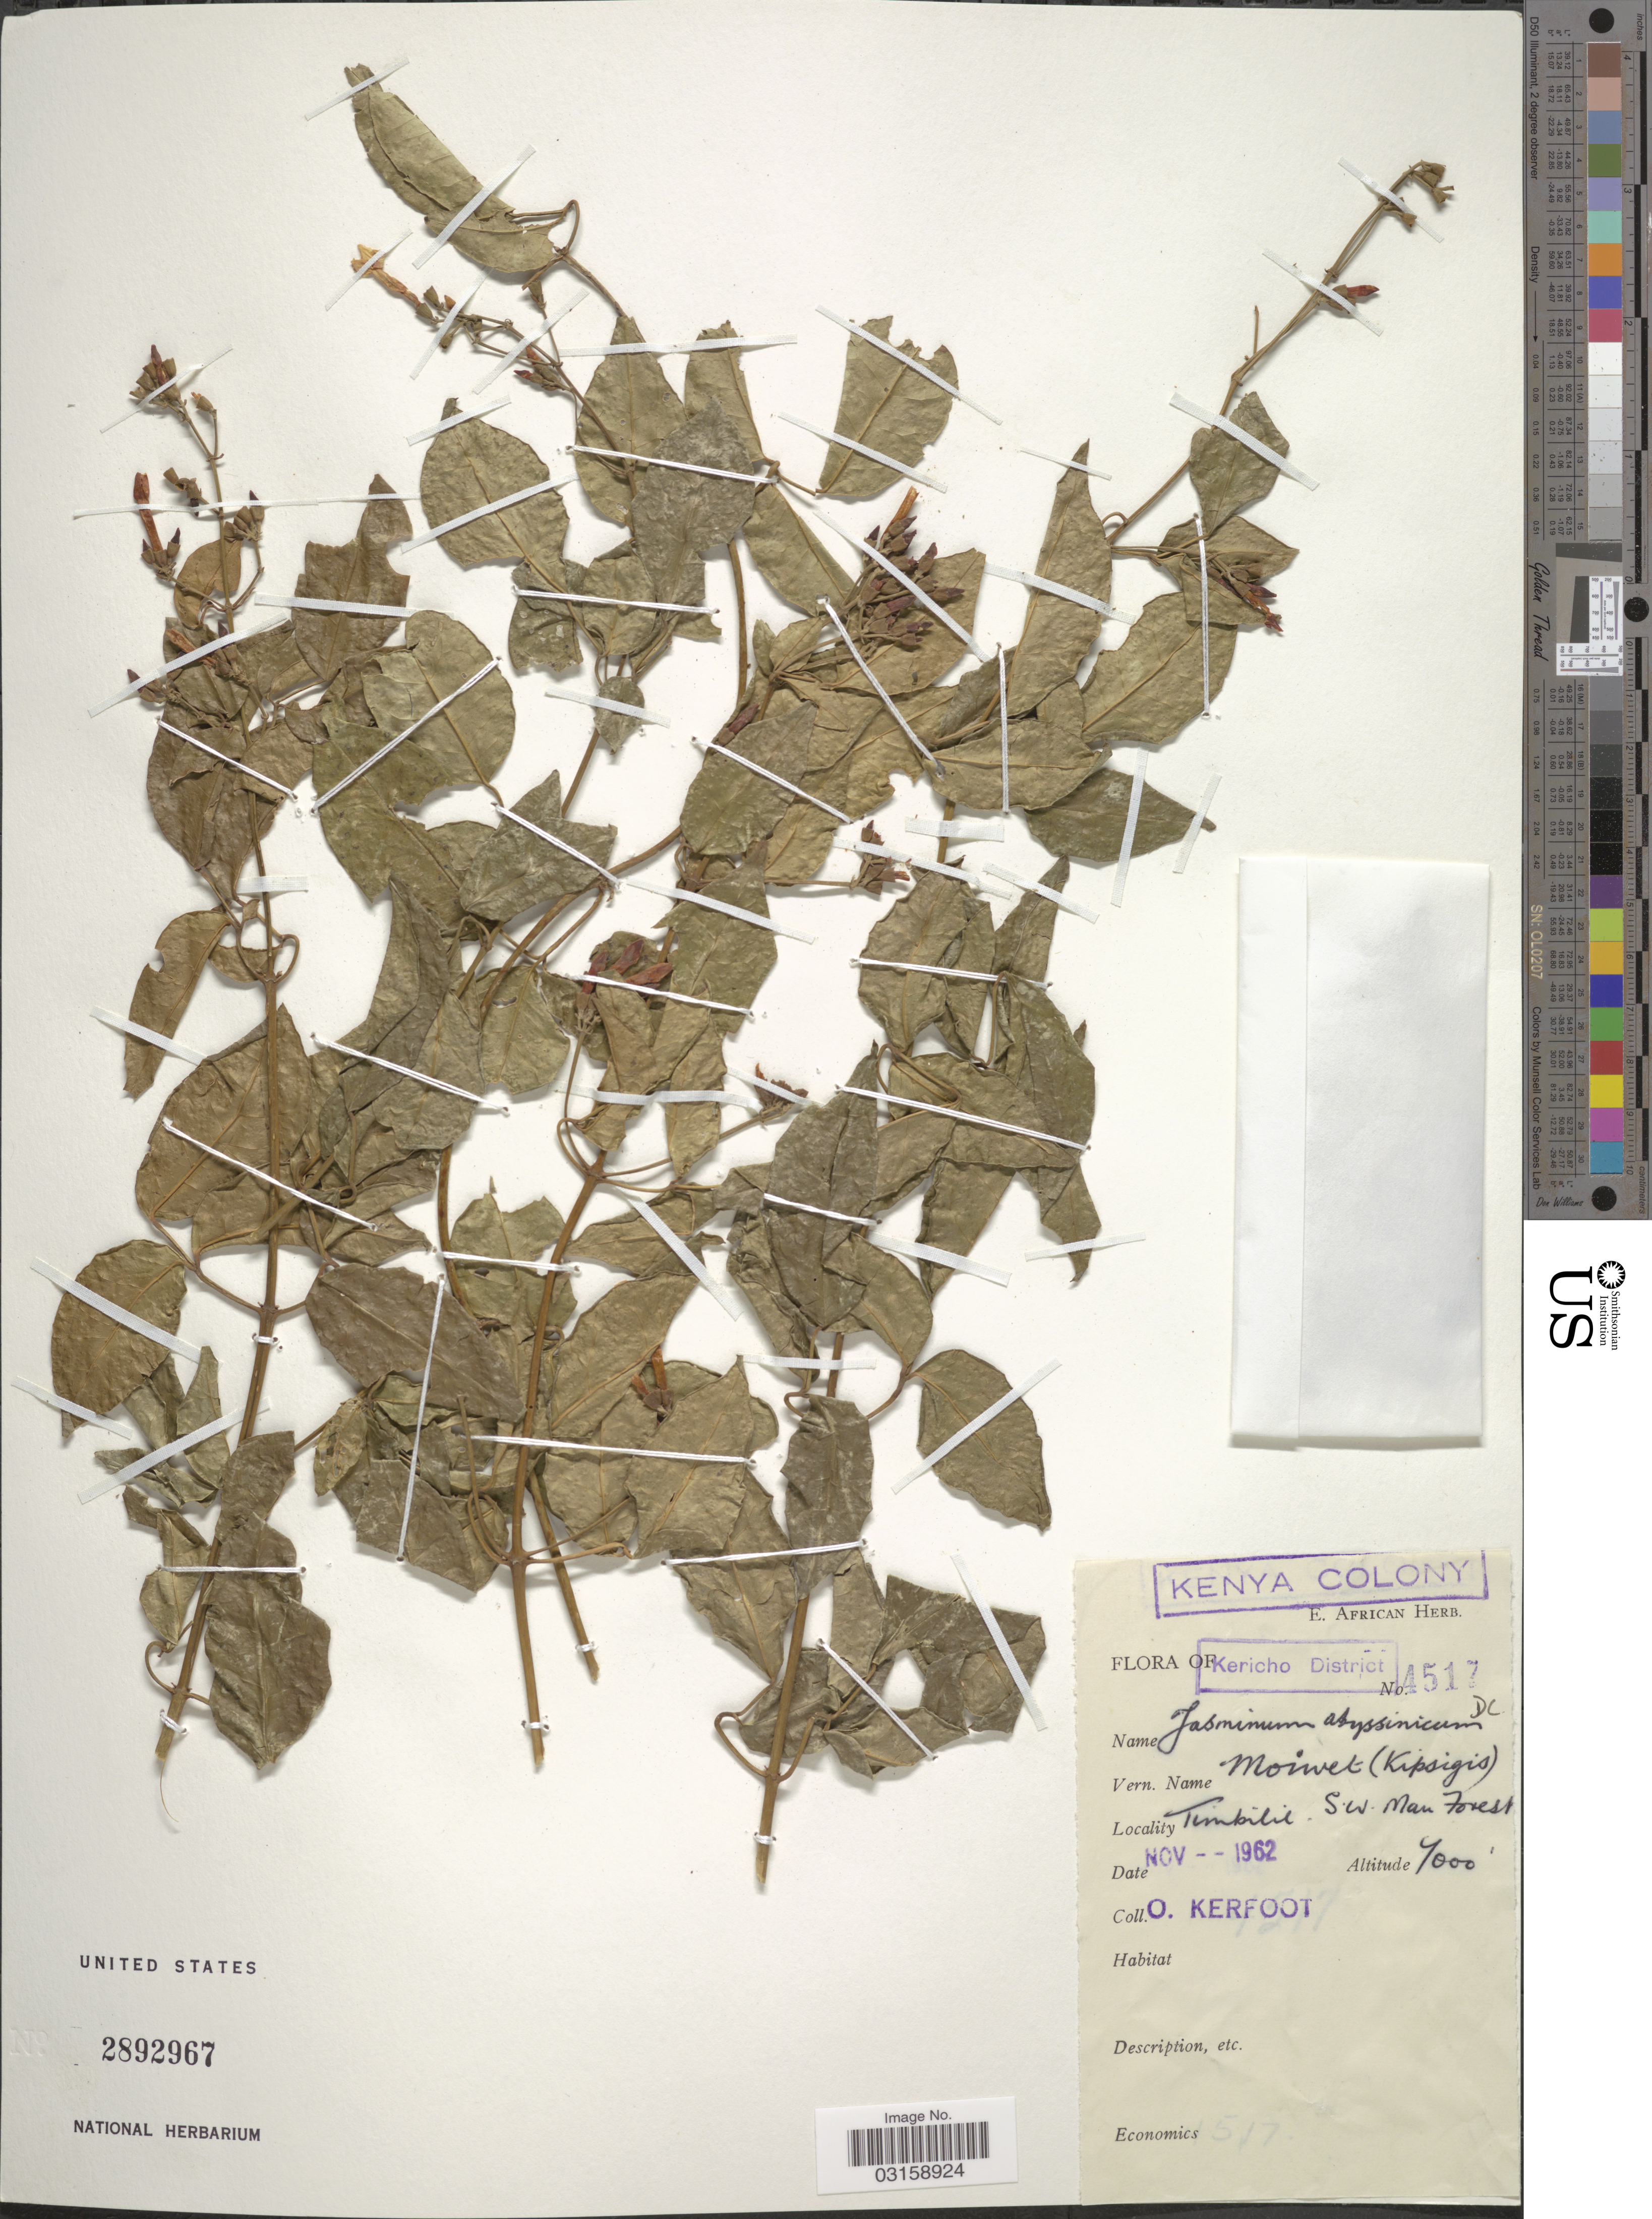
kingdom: Plantae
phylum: Tracheophyta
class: Magnoliopsida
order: Lamiales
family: Oleaceae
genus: Jasminum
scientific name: Jasminum abyssinicum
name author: Hochst. ex A. DC. in DC.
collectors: O. Kerfoot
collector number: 4517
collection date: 1962-11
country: Kenya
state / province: Kericho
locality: Kenya Colony. Timbilil. S. W. Man Forest.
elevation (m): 2134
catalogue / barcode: US 2892967